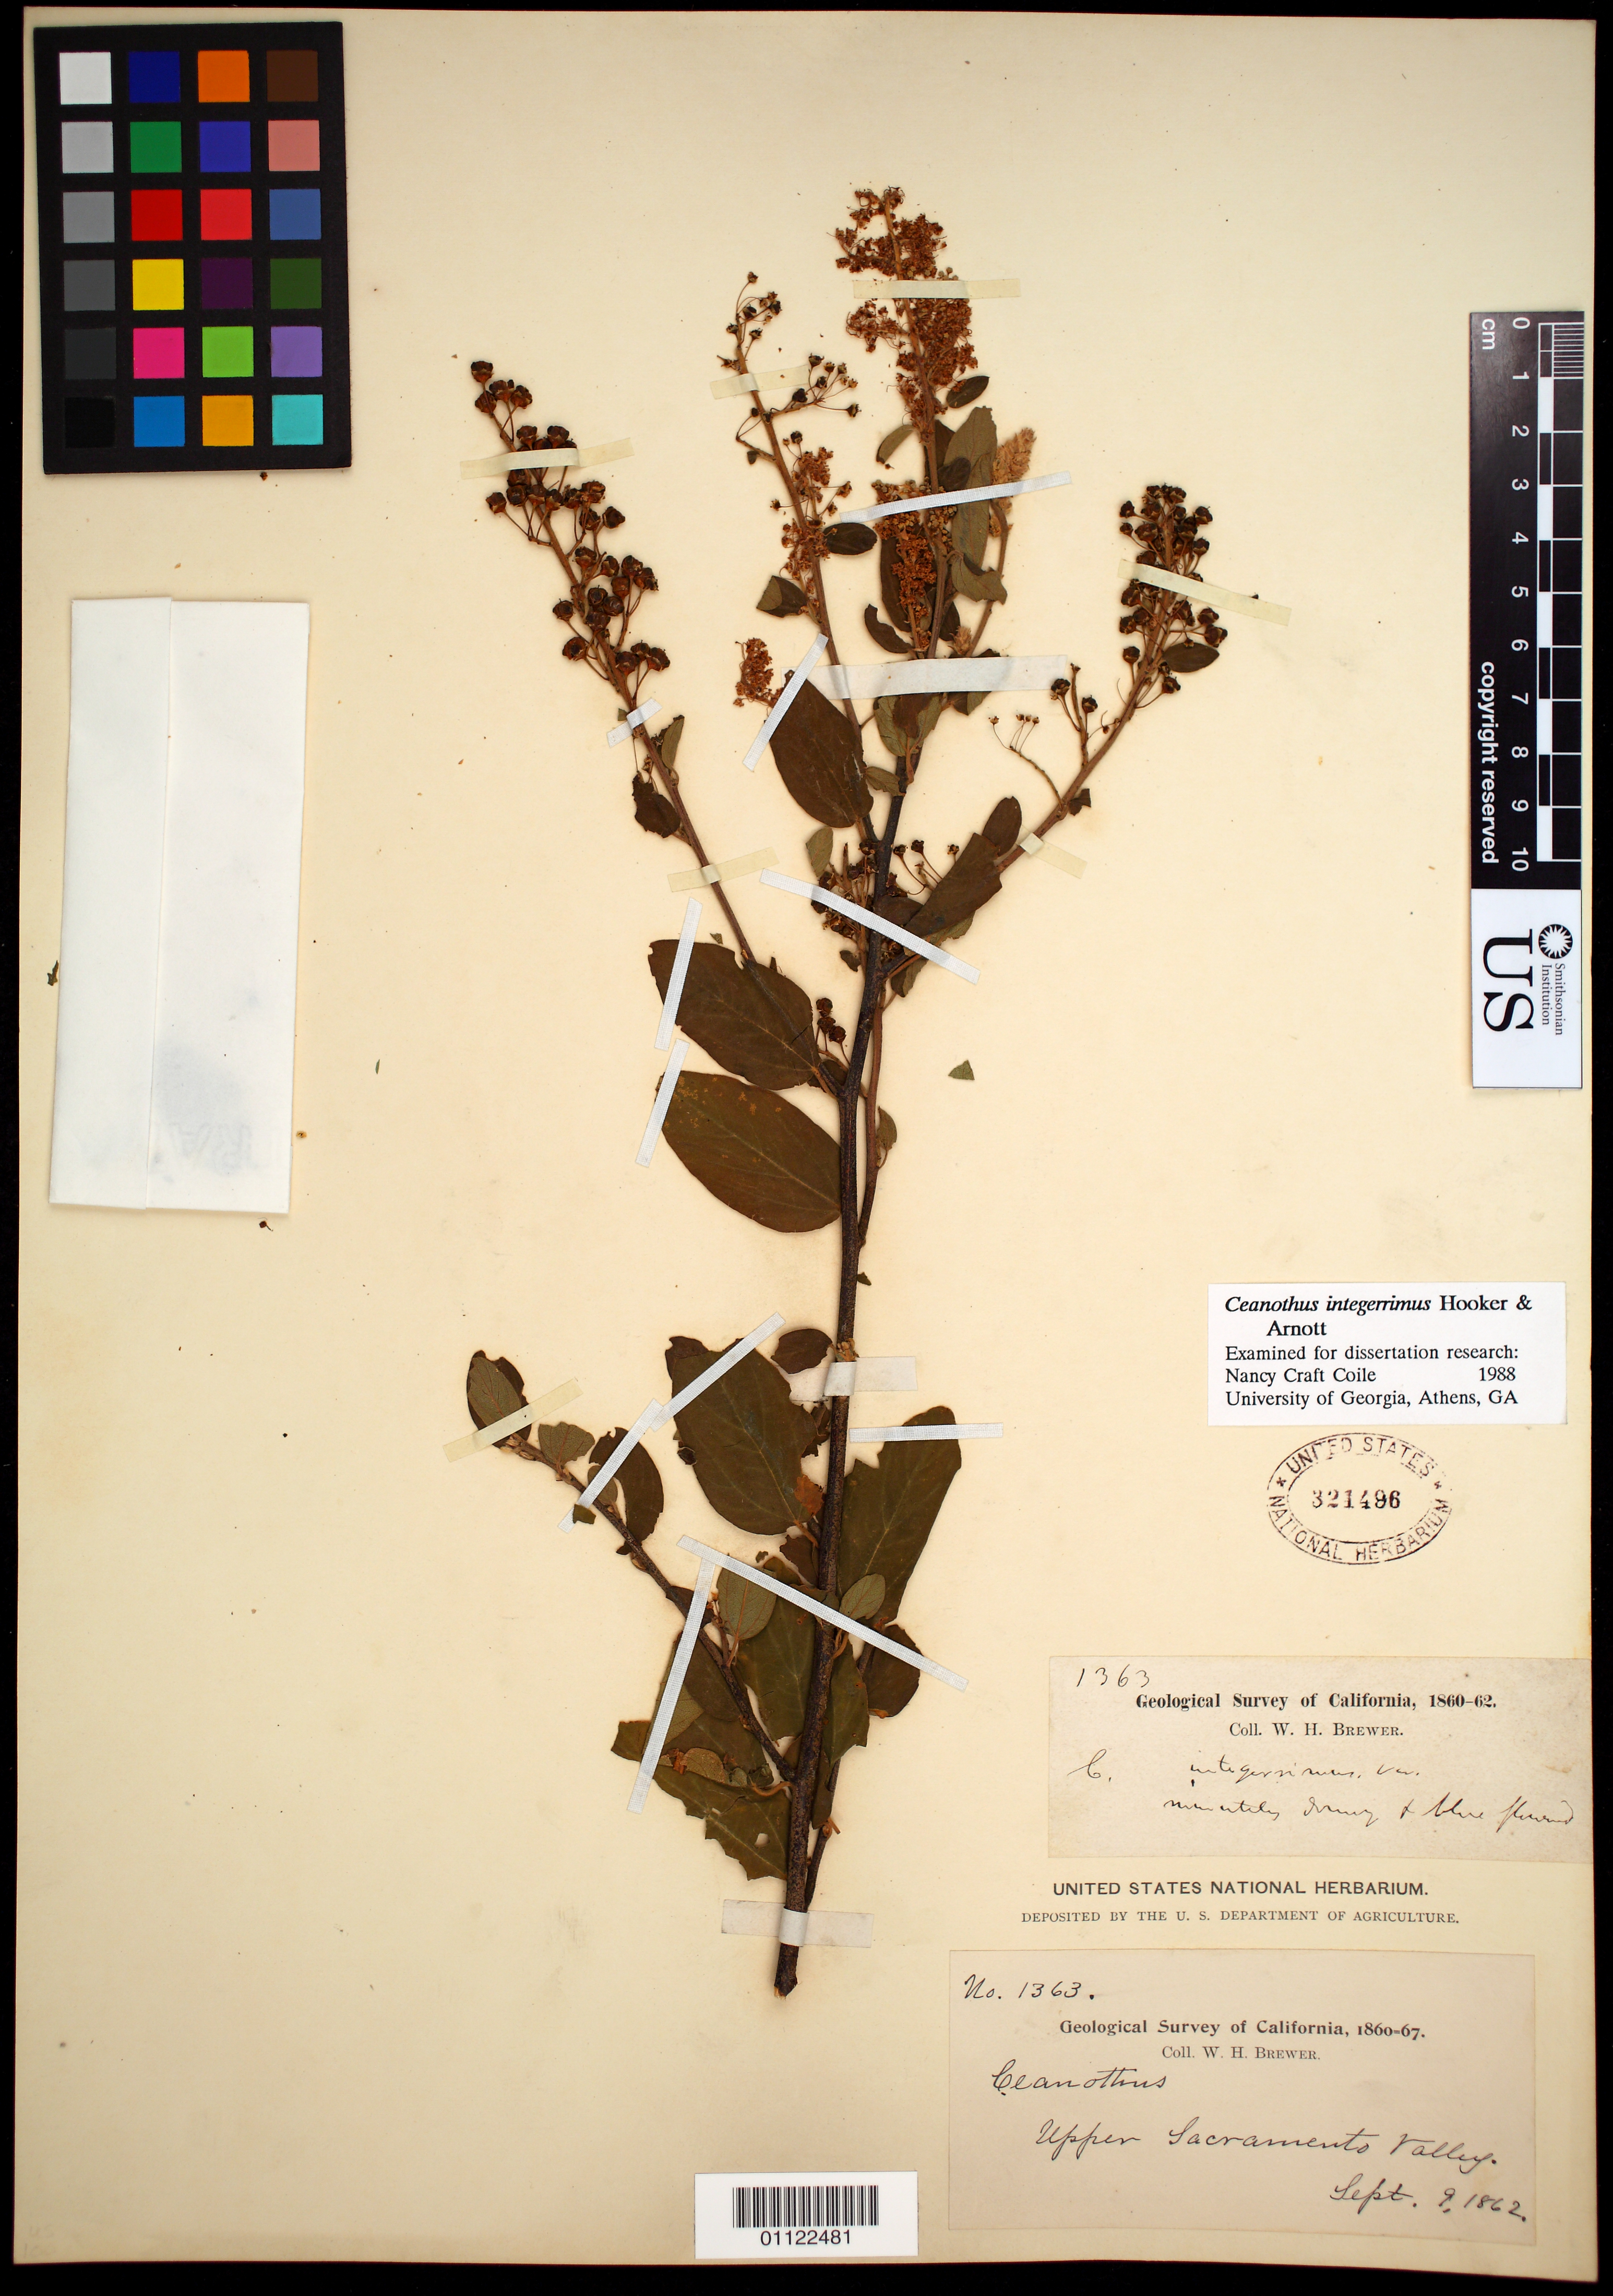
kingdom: Plantae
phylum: Tracheophyta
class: Magnoliopsida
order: Rosales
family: Rhamnaceae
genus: Ceanothus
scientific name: Ceanothus integerrimus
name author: Hook. & Arn.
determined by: Coile, N. C.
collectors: W. H. Brewer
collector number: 1363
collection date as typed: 09 Sep 1862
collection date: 1862-09-09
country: United States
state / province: California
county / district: Sacramento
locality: Upper Sacramento Valley.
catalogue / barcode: US 321496